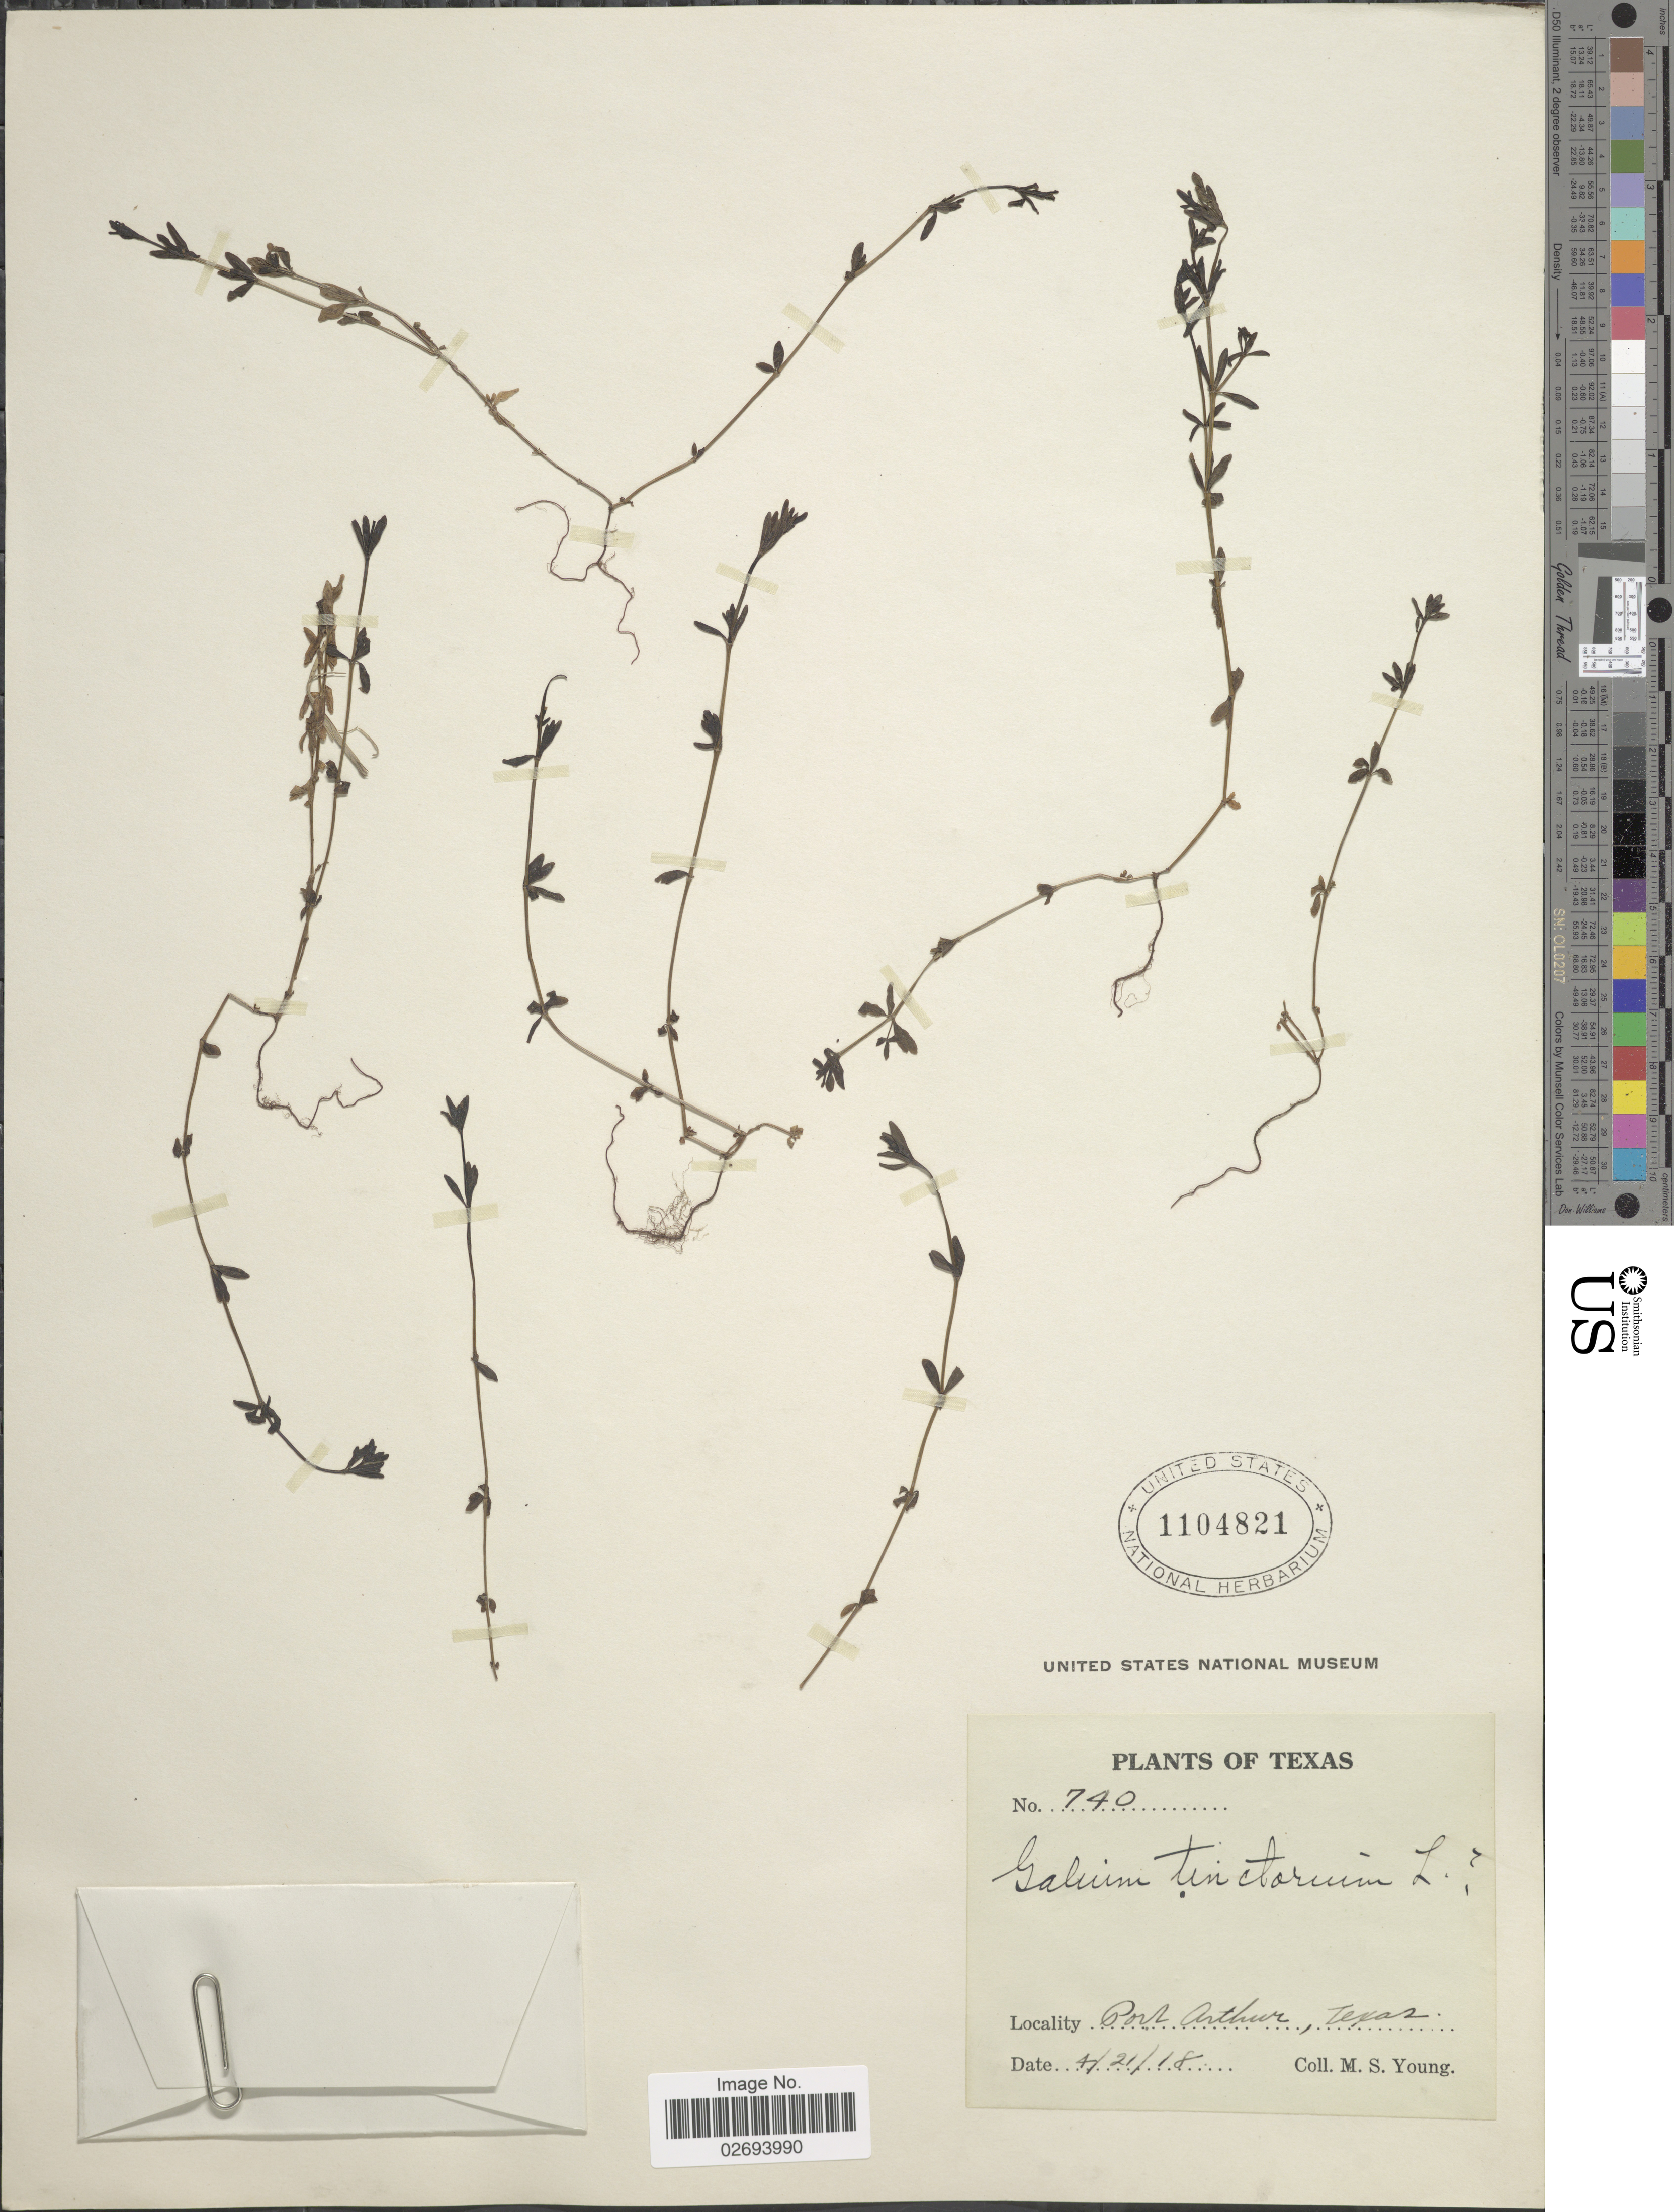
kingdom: Plantae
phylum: Tracheophyta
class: Magnoliopsida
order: Gentianales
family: Rubiaceae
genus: Galium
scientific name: Galium tinctorium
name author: (L.) Scop.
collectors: M. Young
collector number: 740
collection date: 1918-04-21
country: United States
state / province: Texas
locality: Port Arthur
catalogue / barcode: US 1104821